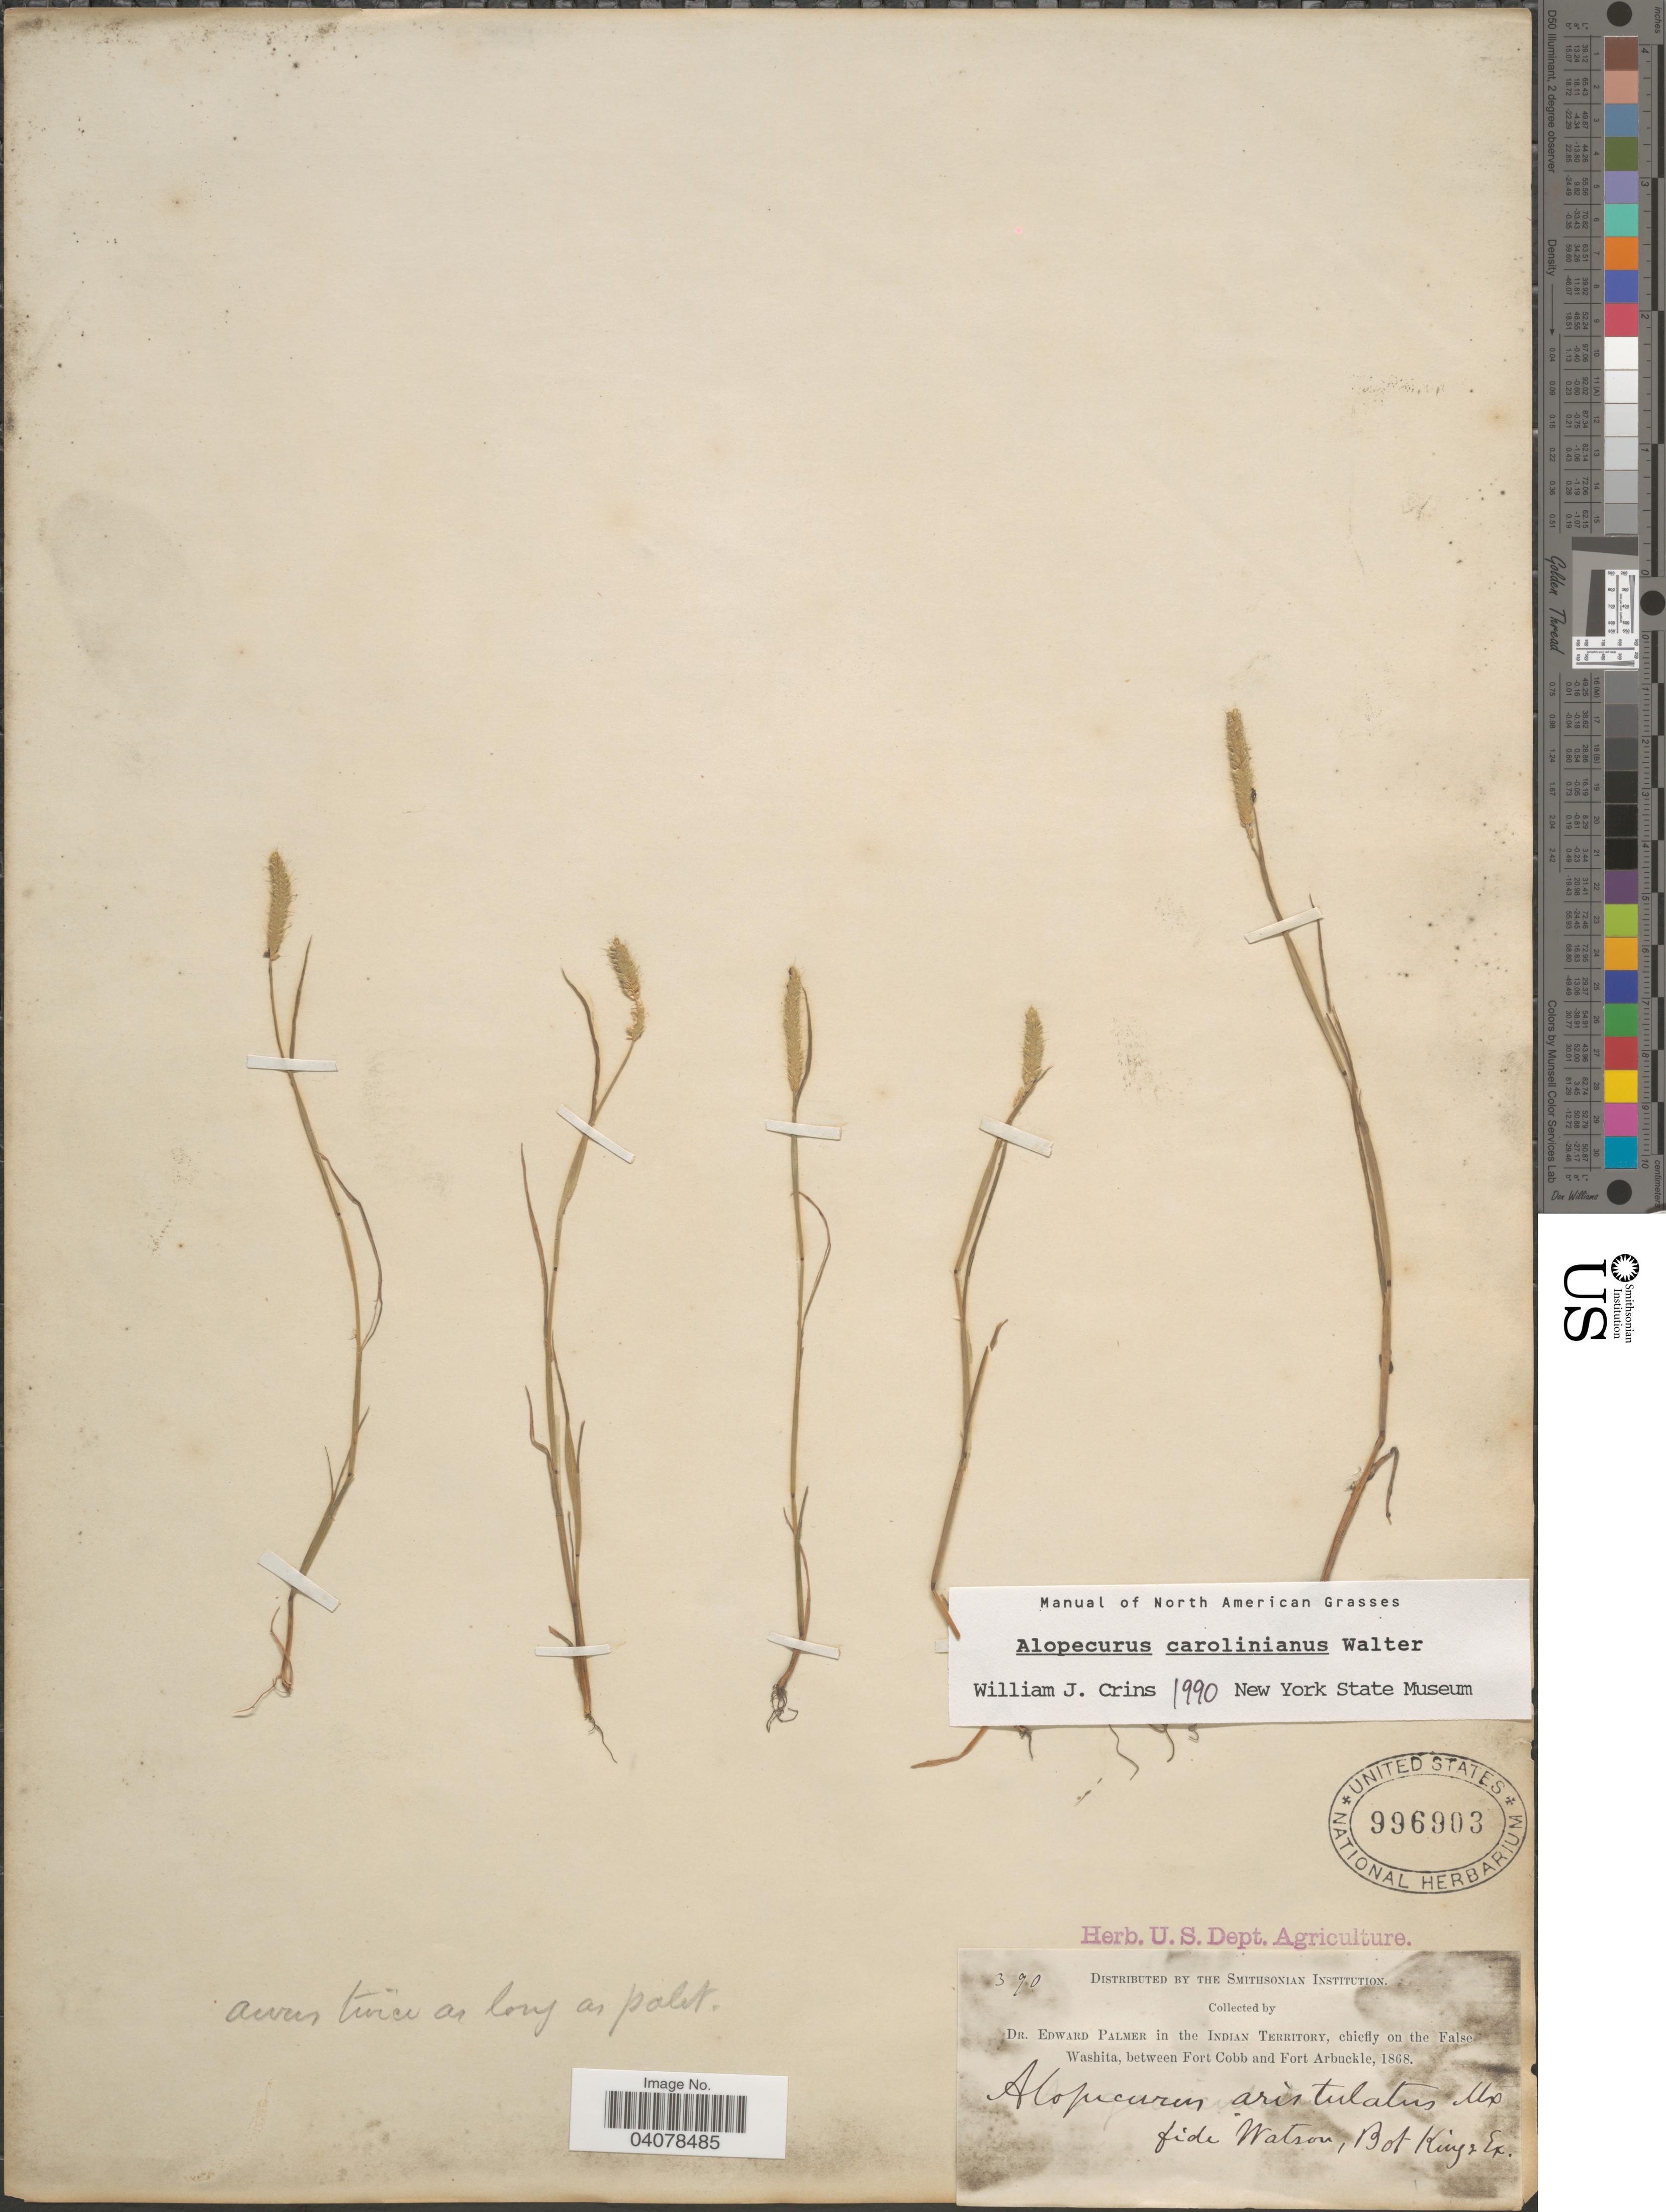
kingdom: Plantae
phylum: Tracheophyta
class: Liliopsida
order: Poales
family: Poaceae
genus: Alopecurus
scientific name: Alopecurus aequalis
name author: Sobol.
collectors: E. Palmer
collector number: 390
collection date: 1868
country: United States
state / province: Oklahoma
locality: In the Indian Territory, chiefly on the False Washita, between Fort Cobb and Fort Arbuckle.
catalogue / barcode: US 996903